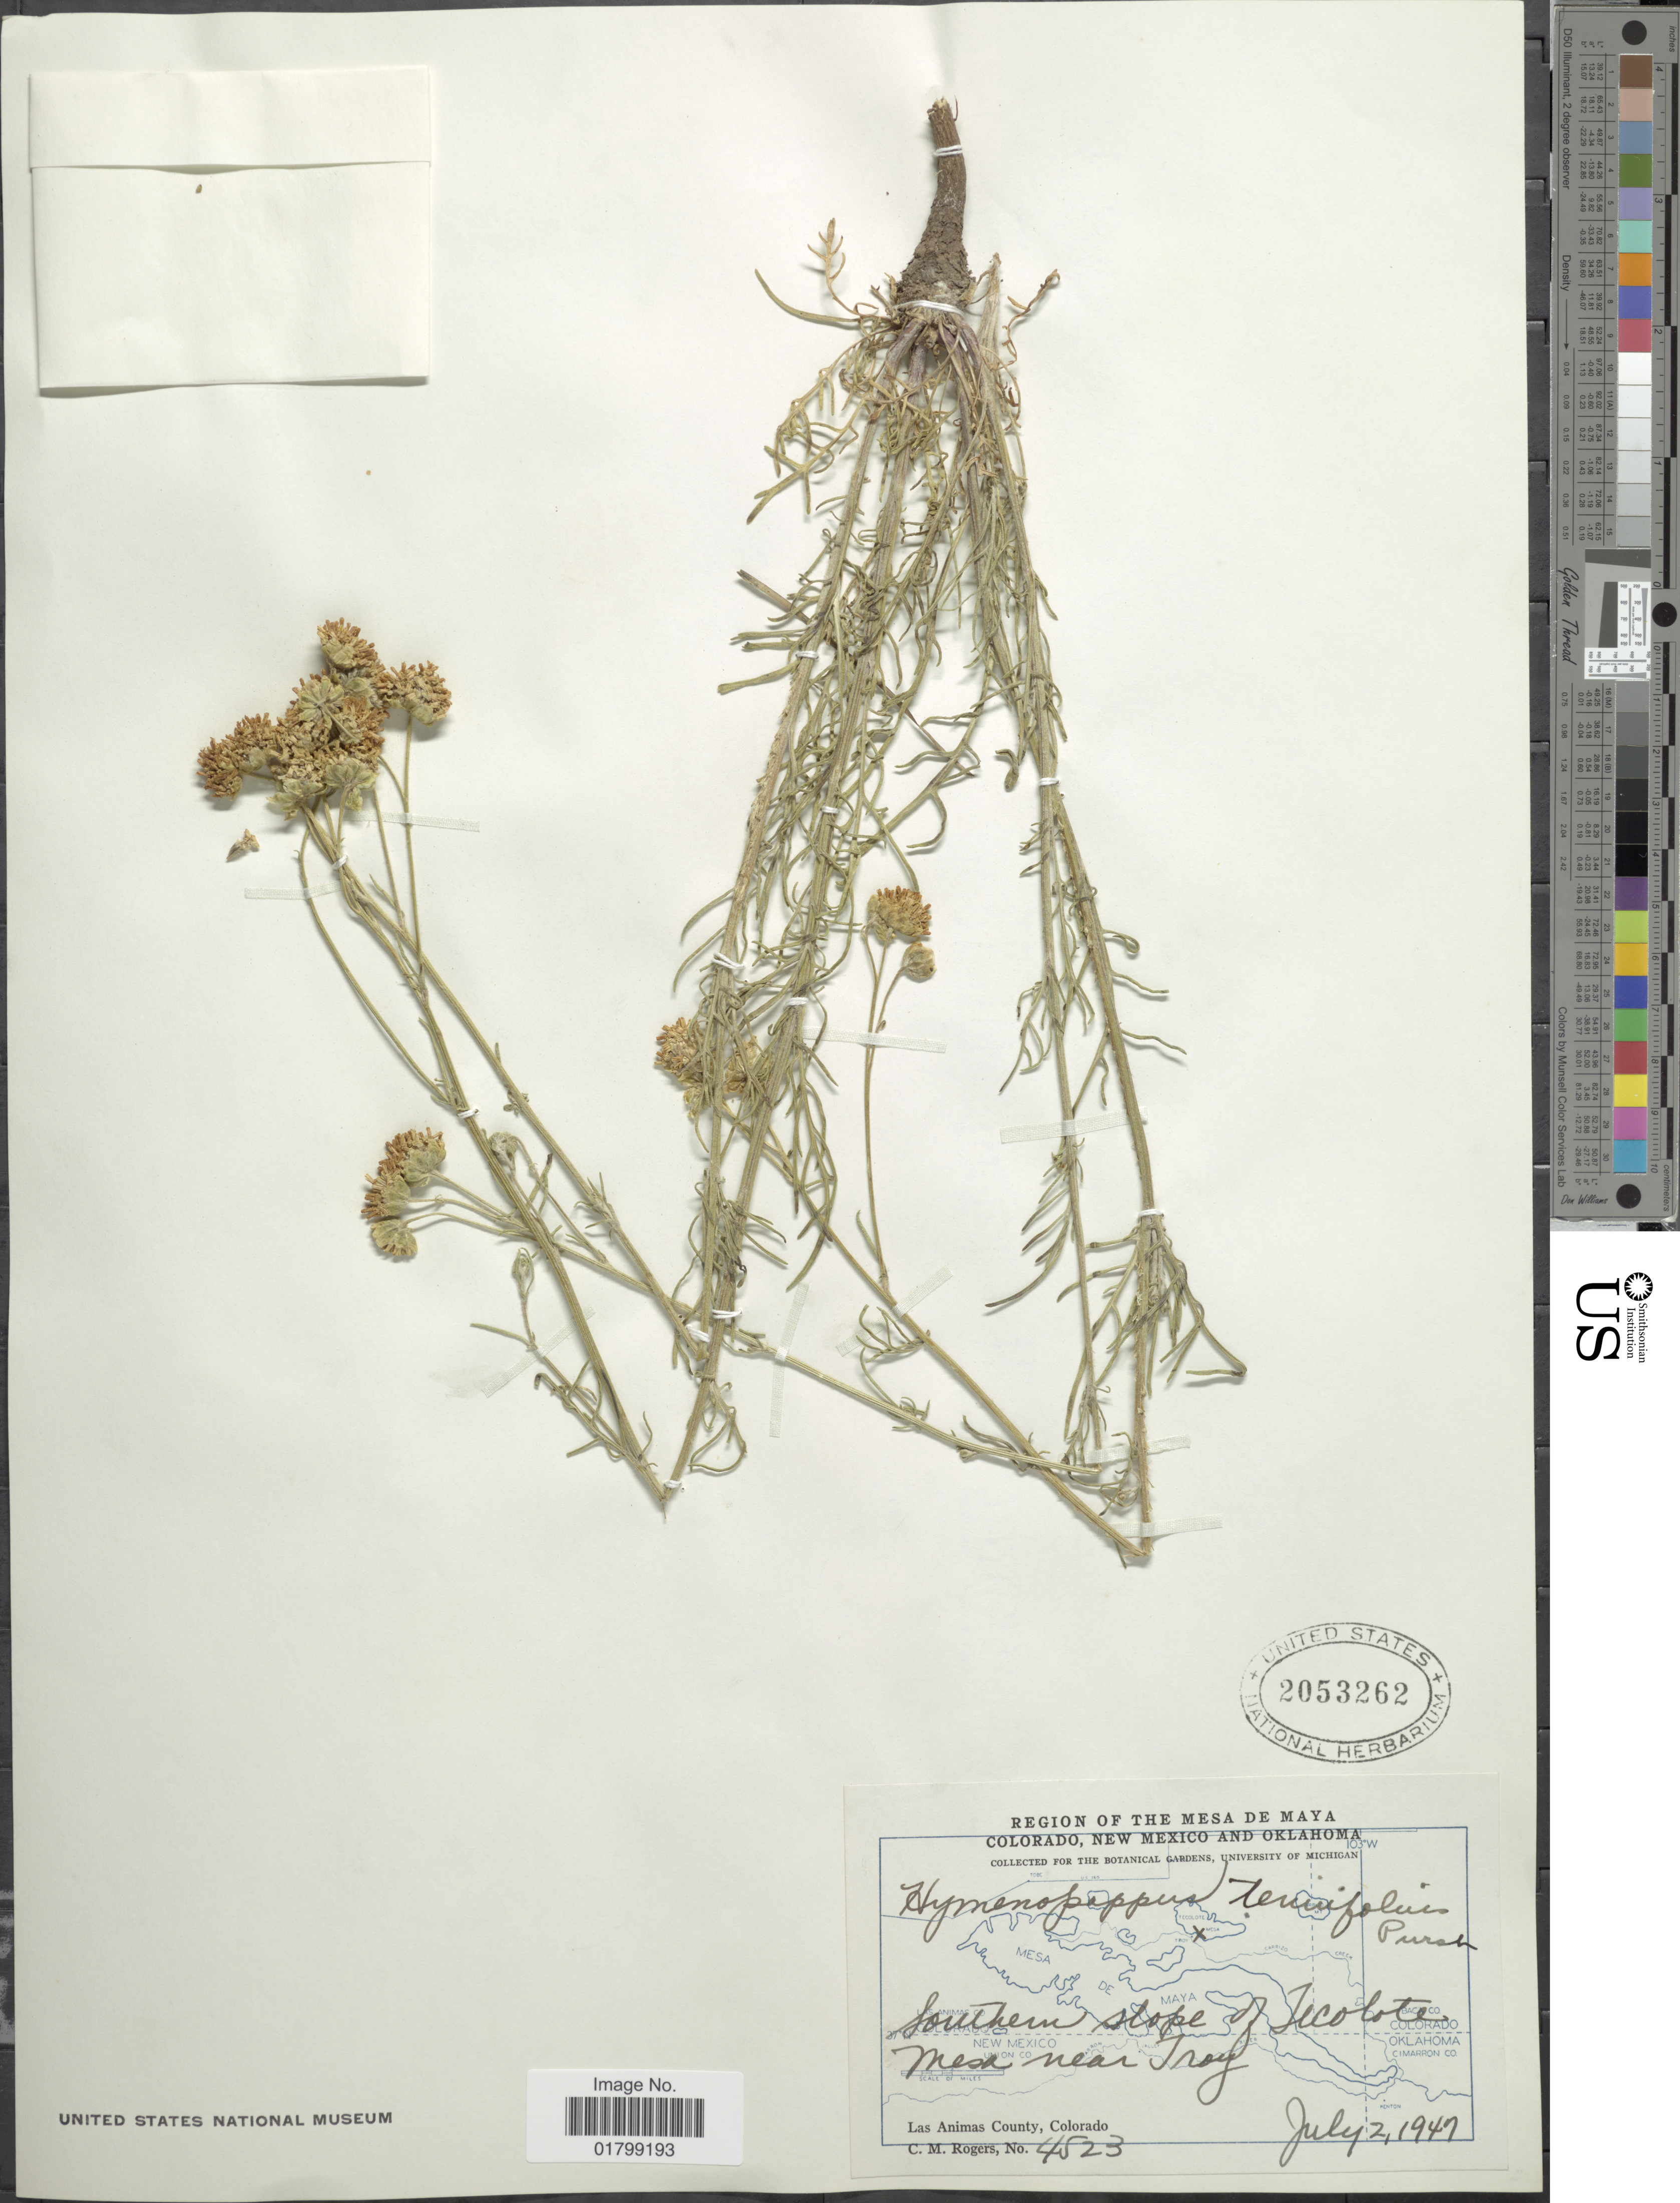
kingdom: Plantae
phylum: Tracheophyta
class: Magnoliopsida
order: Asterales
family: Asteraceae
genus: Hymenopappus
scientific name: Hymenopappus tenuifolius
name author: Pursh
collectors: C. M. Rogers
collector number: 4523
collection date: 1947-07-02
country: United States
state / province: Colorado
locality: Southern slope of Jecolote Mesa near Troy, Las Animas County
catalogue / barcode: US 2053262